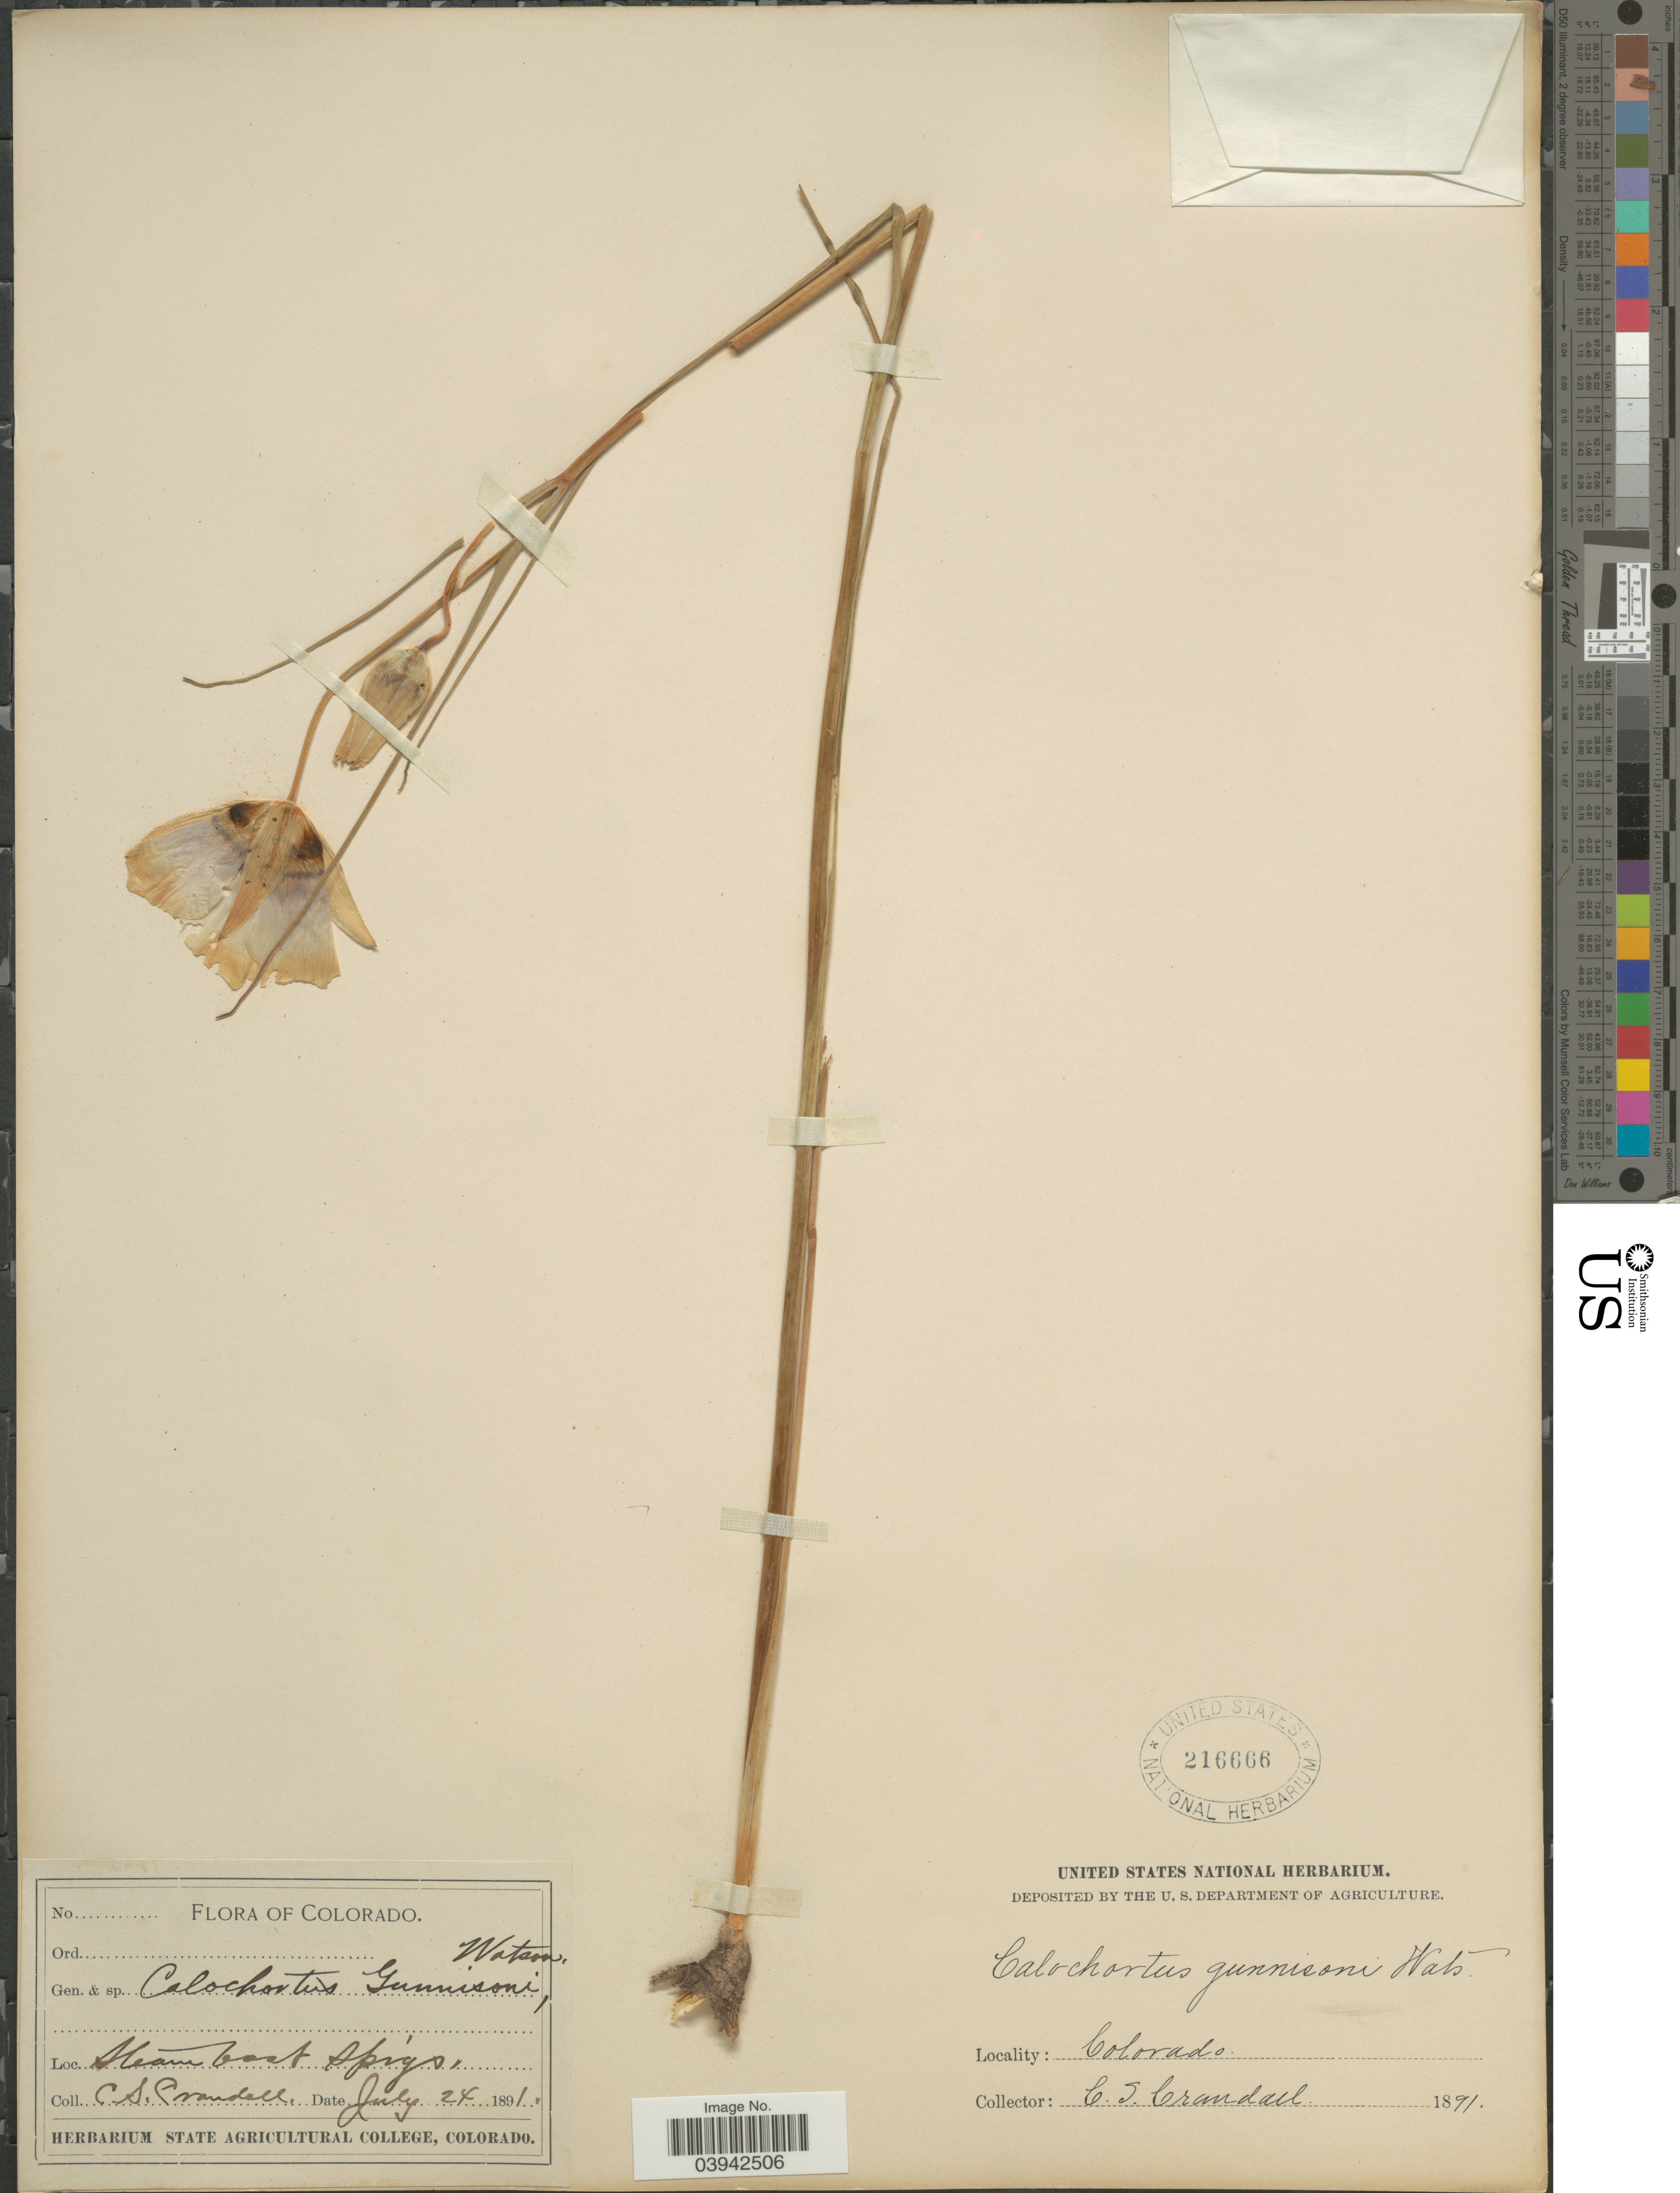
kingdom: Plantae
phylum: Tracheophyta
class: Liliopsida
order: Liliales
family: Liliaceae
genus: Calochortus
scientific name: Calochortus gunnisonii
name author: S. Watson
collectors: C. Crandall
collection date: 1891-07-24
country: United States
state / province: Colorado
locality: Steam boat Sprgs.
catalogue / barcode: US 216666